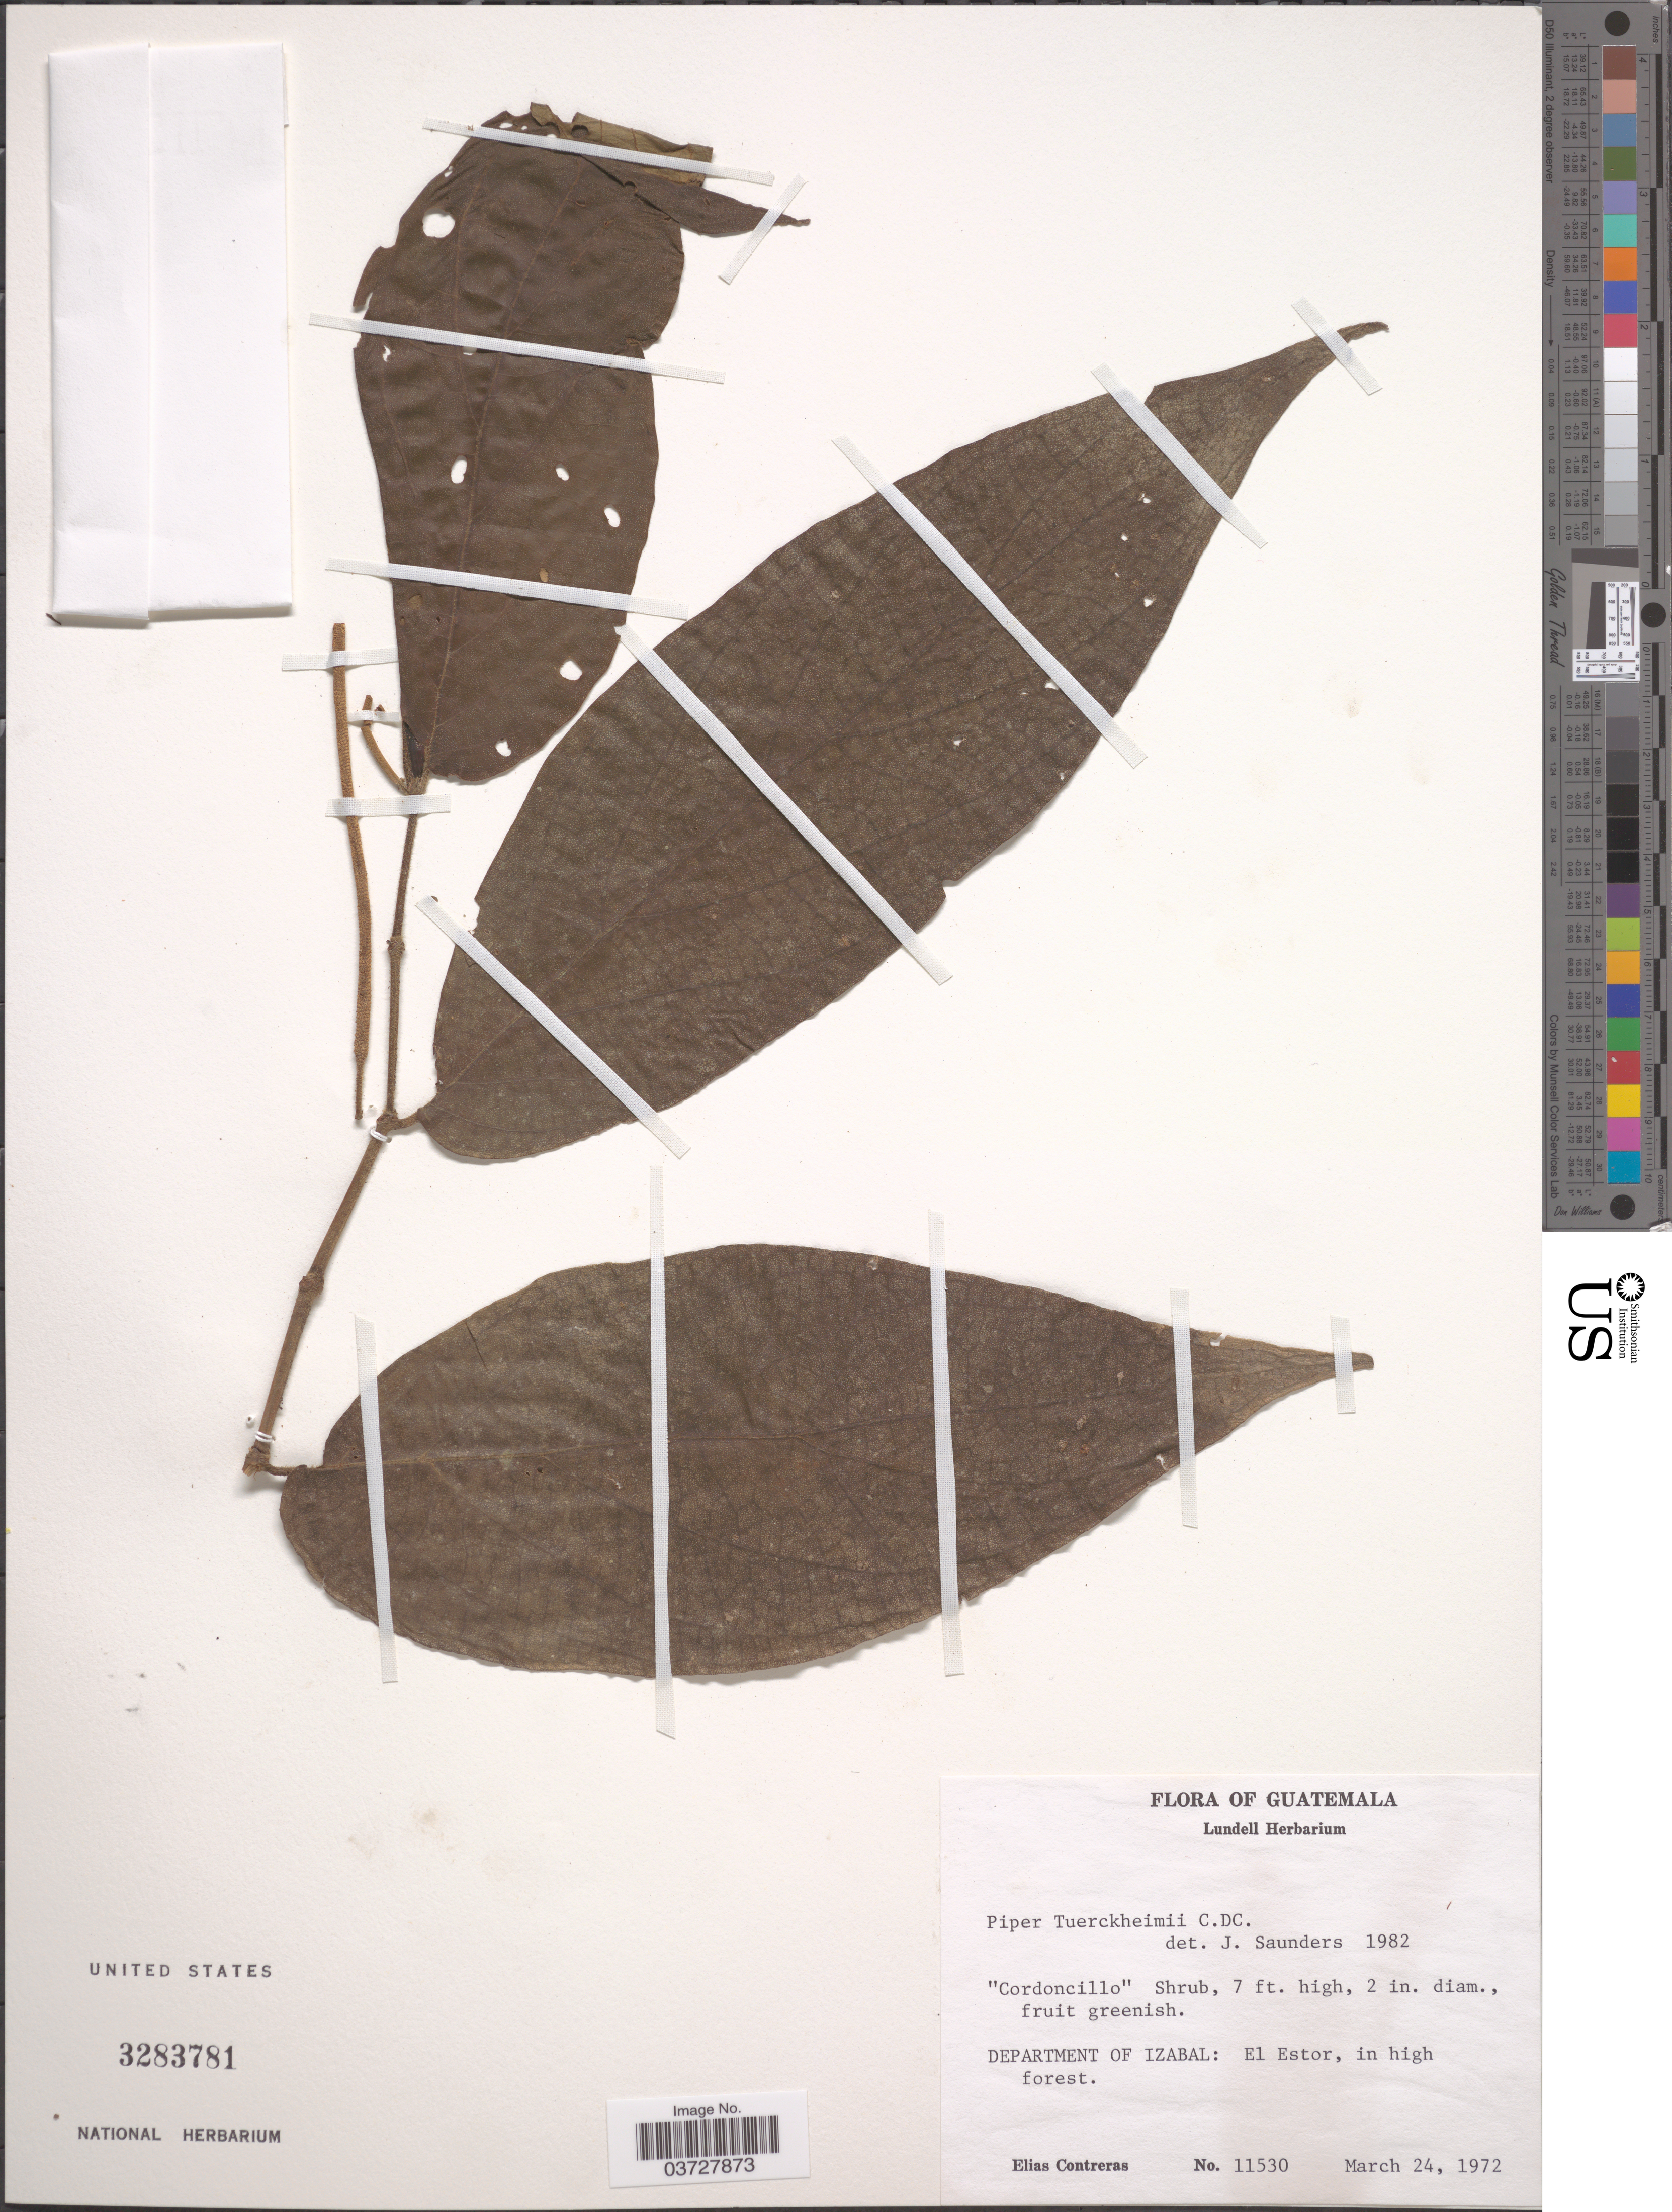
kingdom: Plantae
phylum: Tracheophyta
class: Magnoliopsida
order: Piperales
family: Piperaceae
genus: Piper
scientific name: Piper tuerckheimii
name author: C. DC.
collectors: E. Contreras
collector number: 11530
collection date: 1972-03-24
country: Guatemala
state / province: Izabal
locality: Department of Izabal: El Estor.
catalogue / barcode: US 3283781